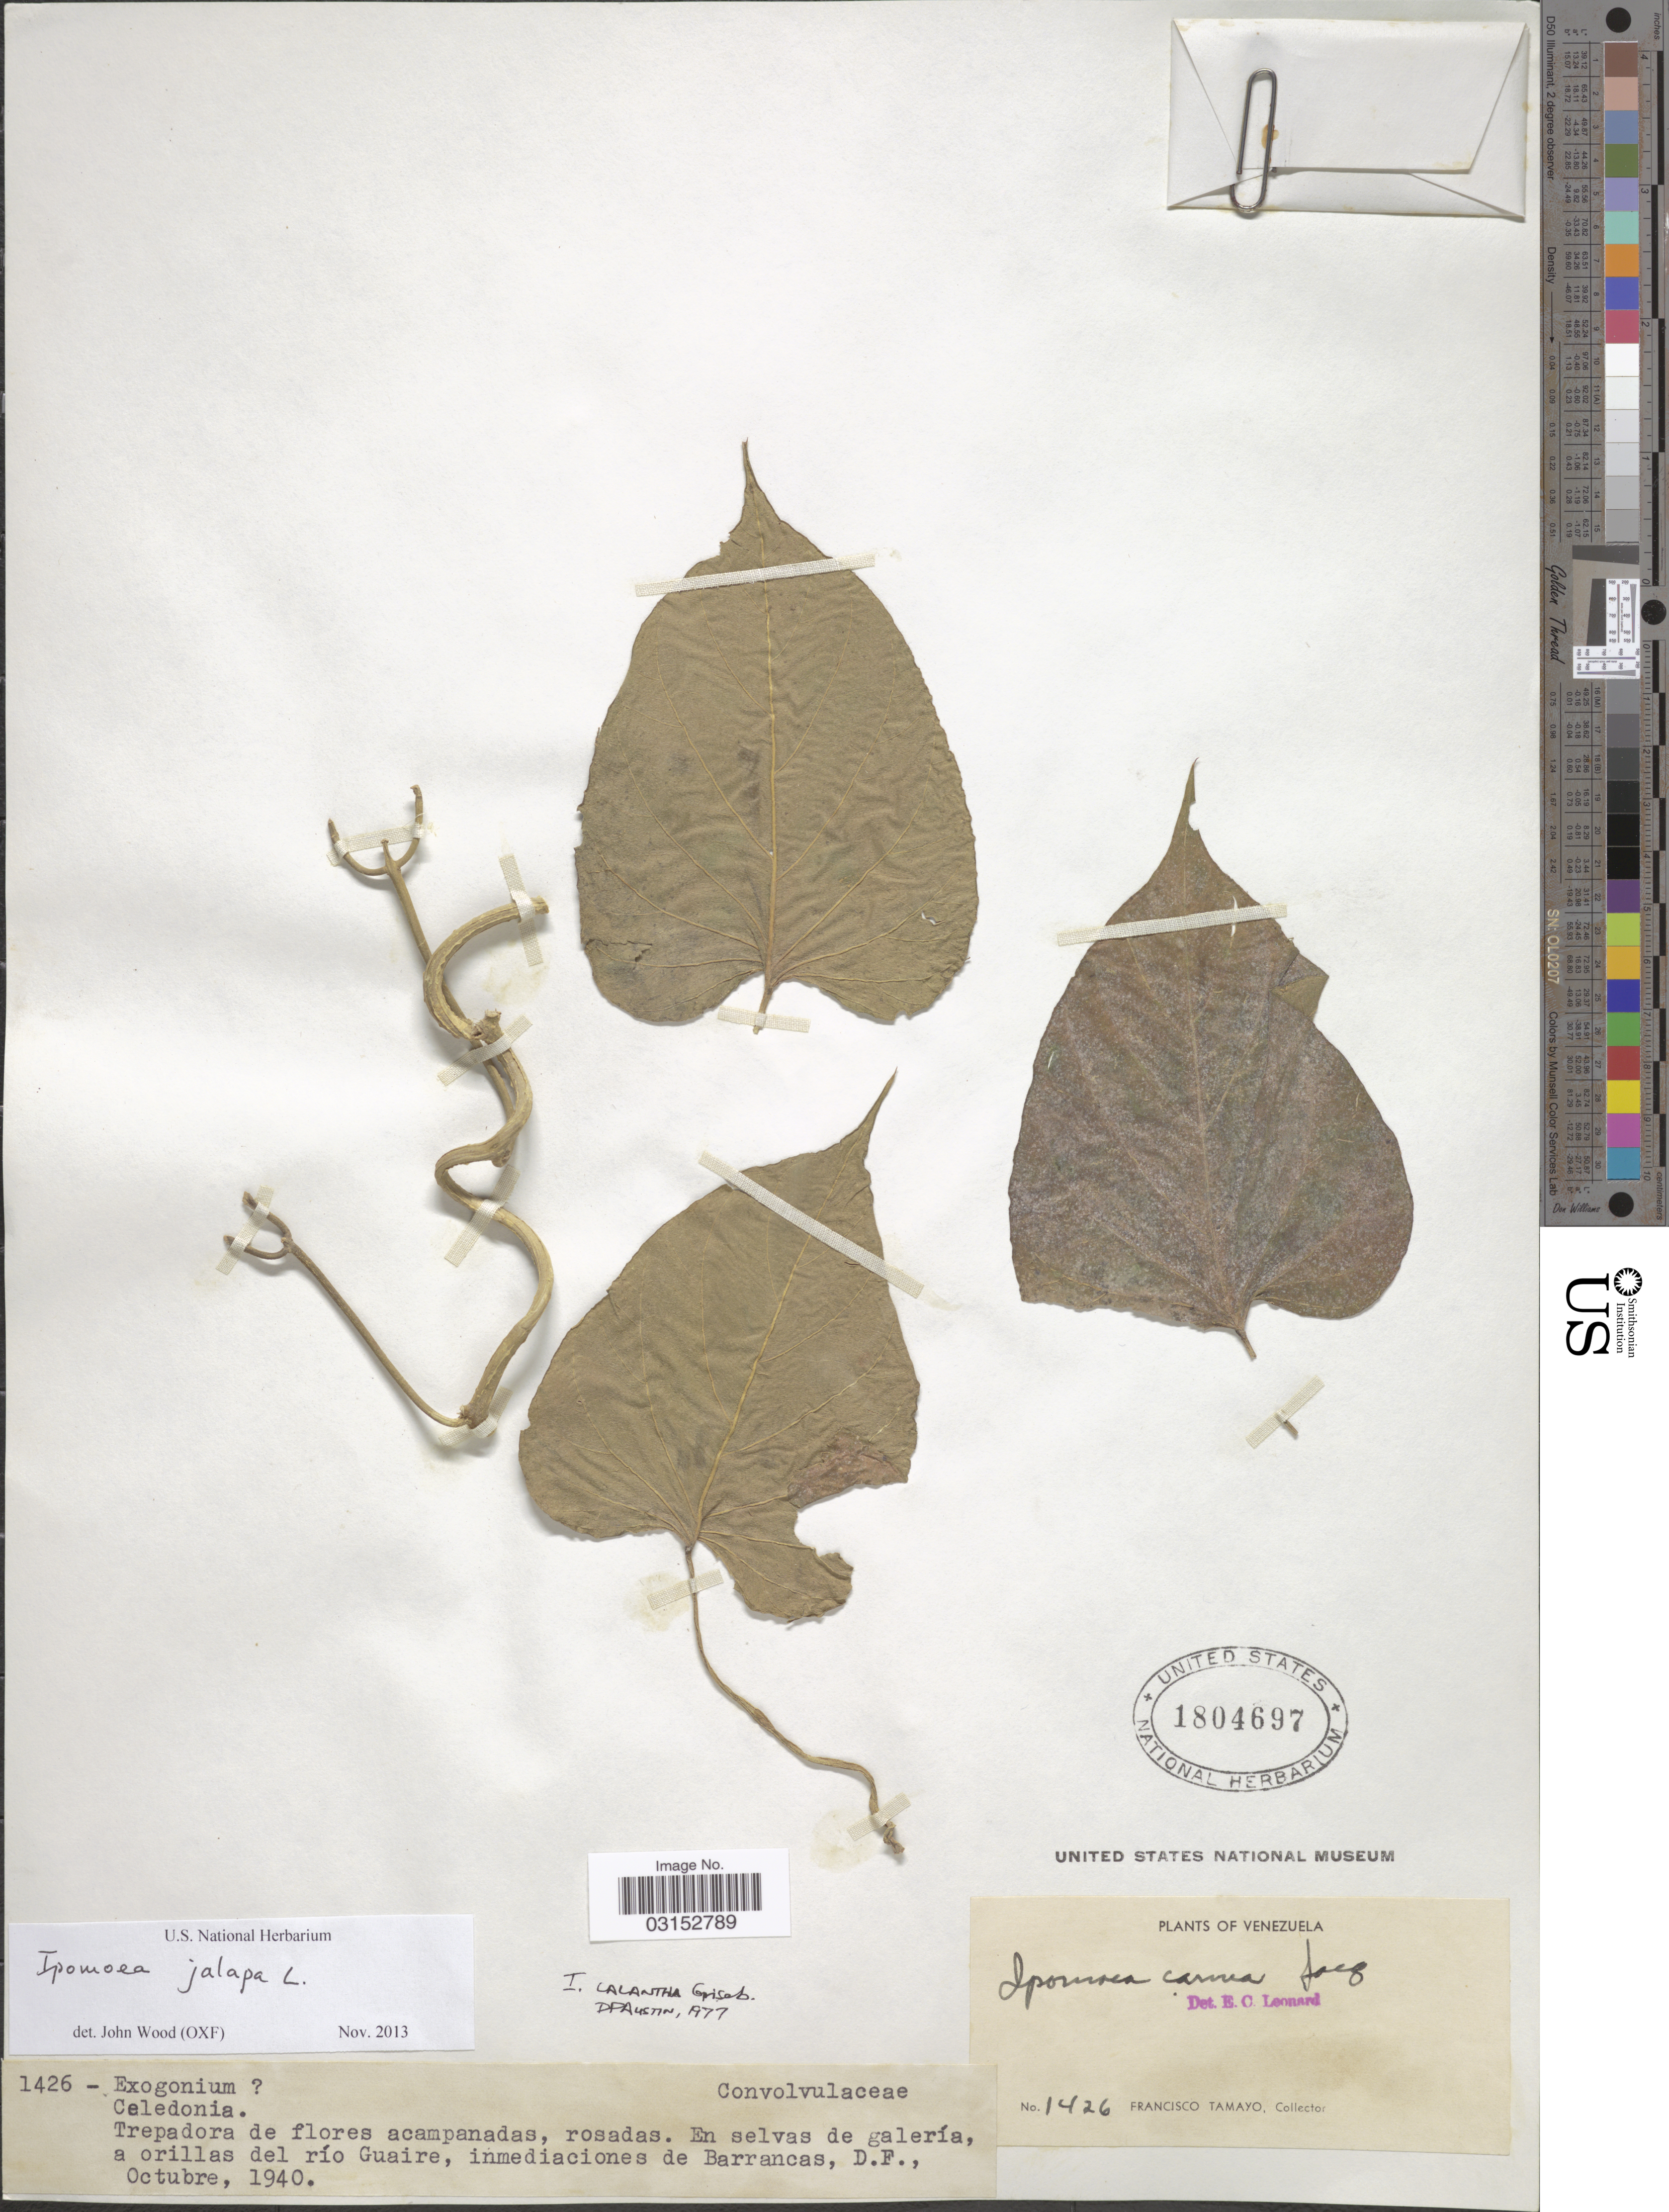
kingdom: Plantae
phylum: Tracheophyta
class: Magnoliopsida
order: Solanales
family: Convolvulaceae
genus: Ipomoea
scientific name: Ipomoea jalapa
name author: (L.) Pursh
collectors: F. Tamayo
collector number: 1426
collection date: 1940-10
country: Venezuela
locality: En selvas de galería, a orillas del río Guaire, inmediaciones de Barrancas, D.F.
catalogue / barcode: US 1804697